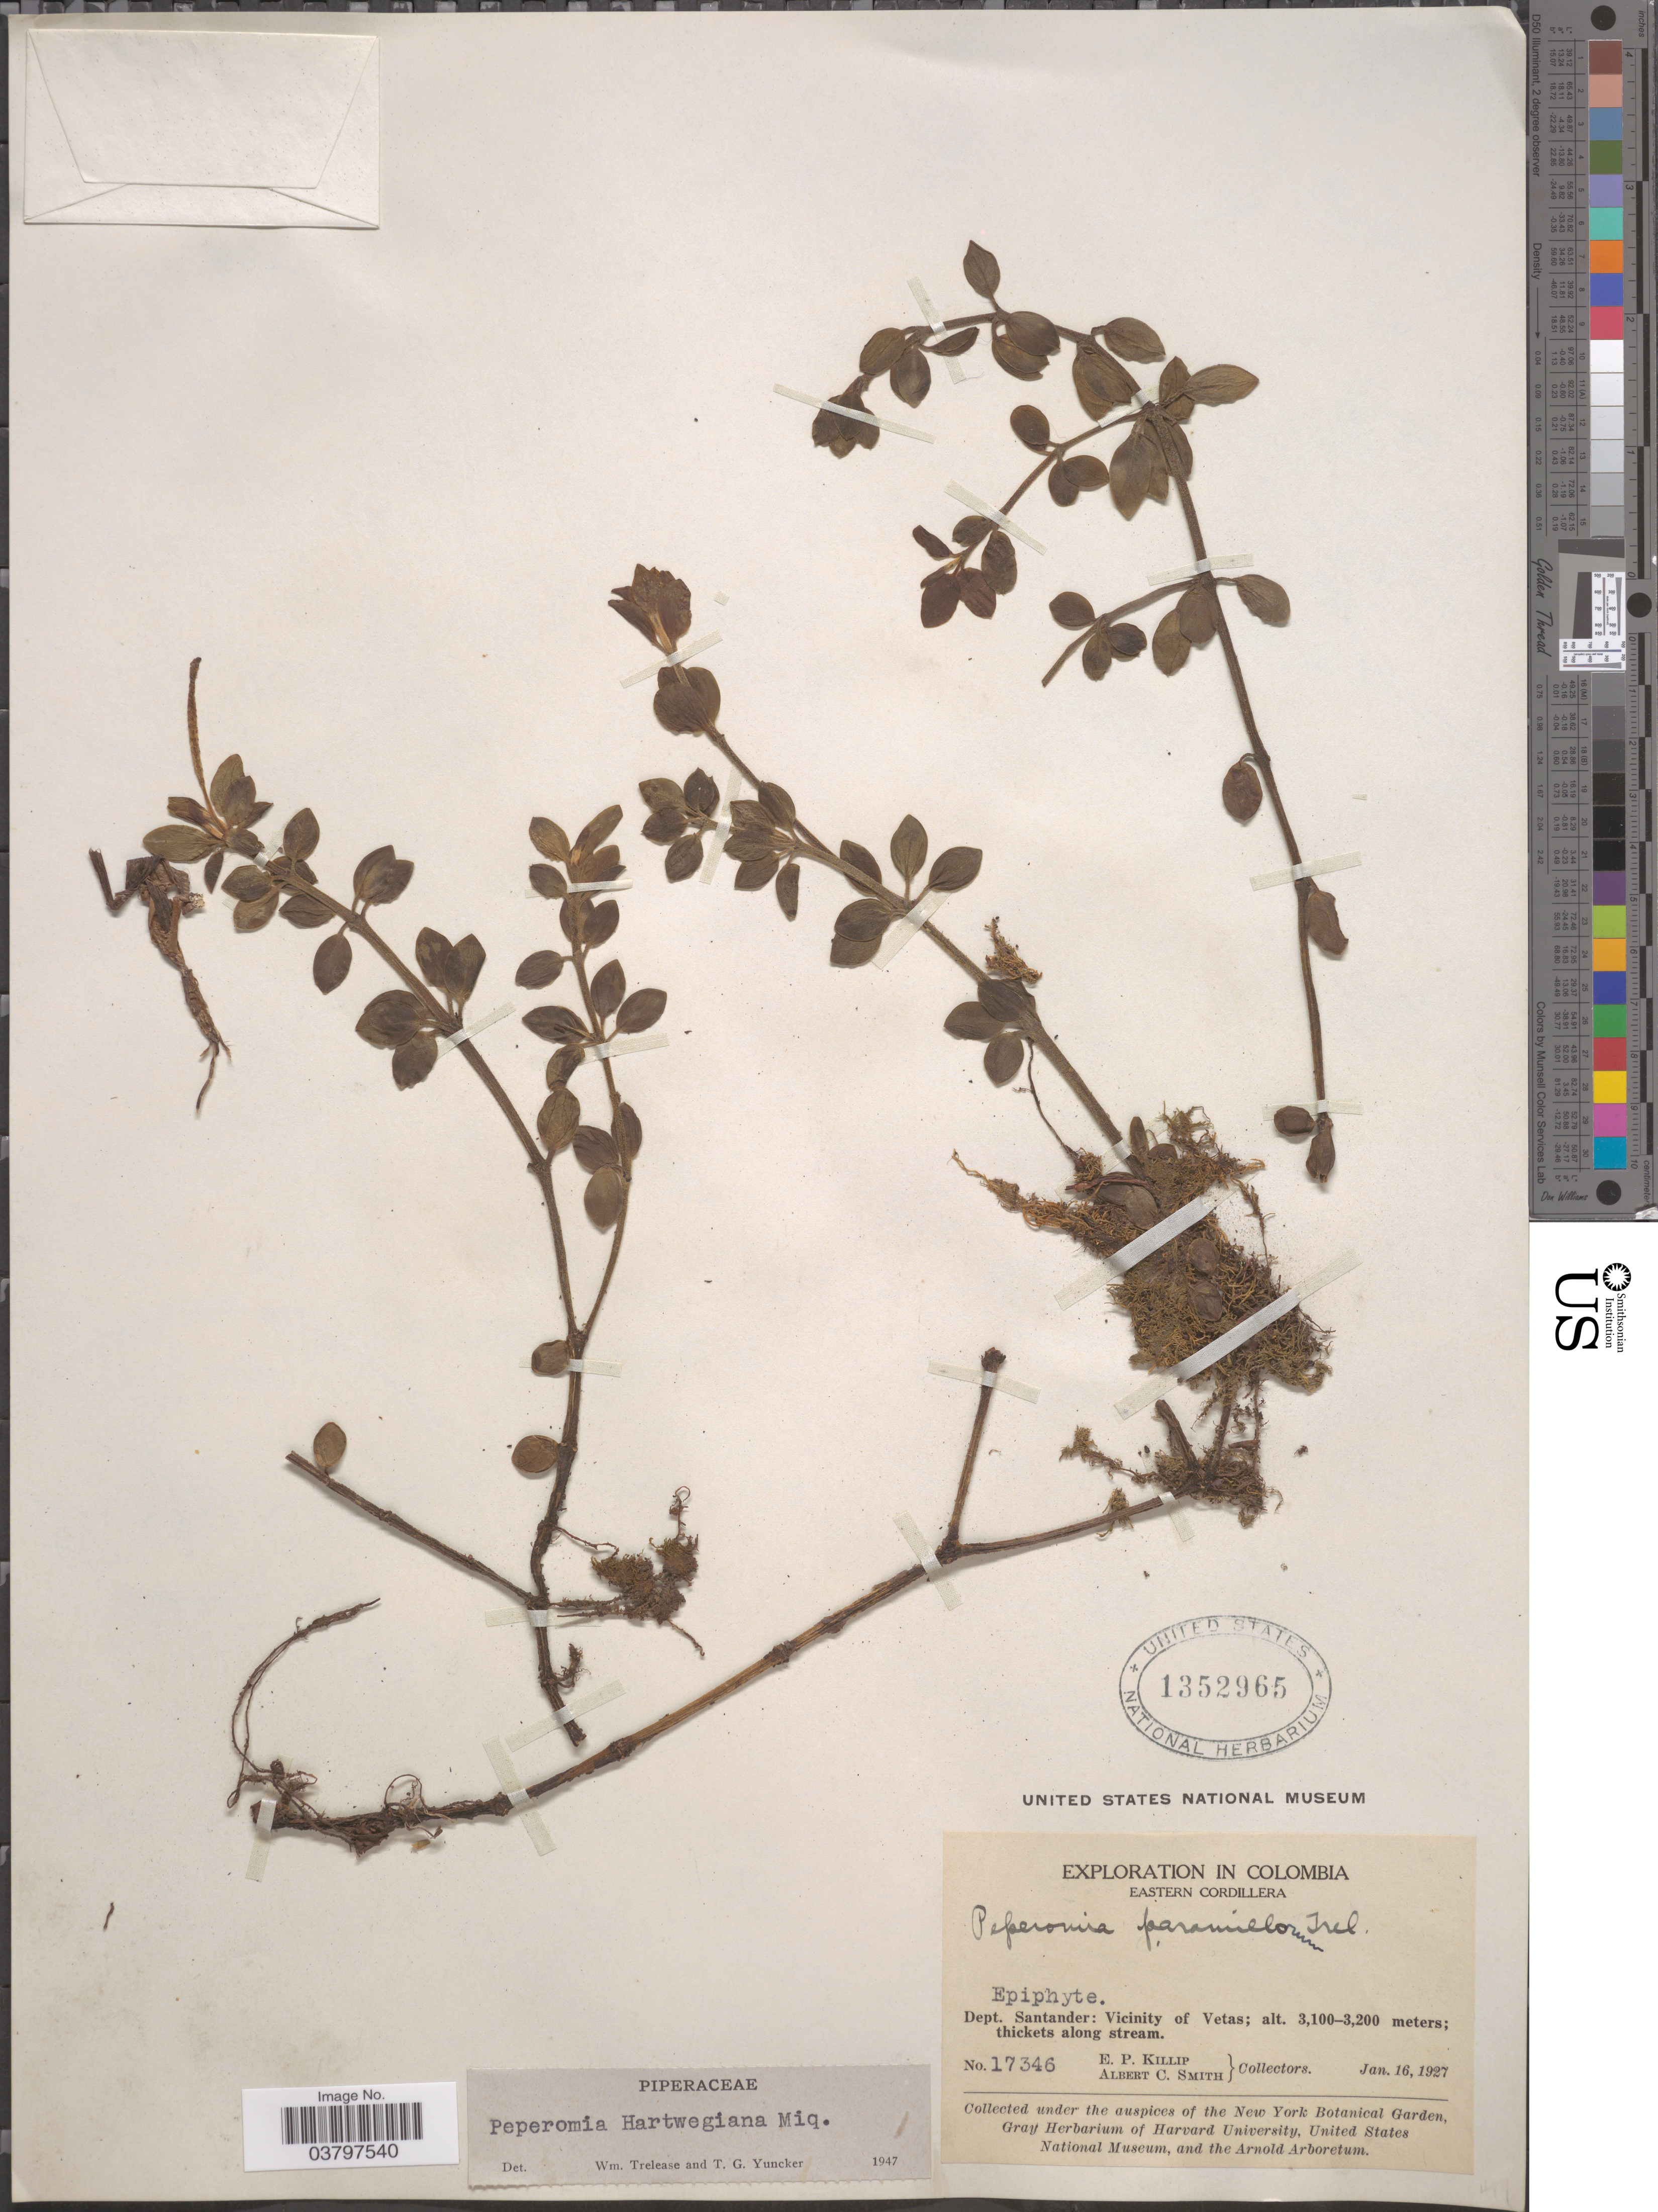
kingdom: Plantae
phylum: Tracheophyta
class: Magnoliopsida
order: Piperales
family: Piperaceae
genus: Peperomia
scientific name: Peperomia hartwegiana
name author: Miq.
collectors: E. P. Killip & A. C. Smith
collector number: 17346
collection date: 1927-01-16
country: Colombia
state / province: Santander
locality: Eastern Cordillera. Dept. Santander: Vicinity of Vetas.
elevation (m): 3100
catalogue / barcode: US 1352965